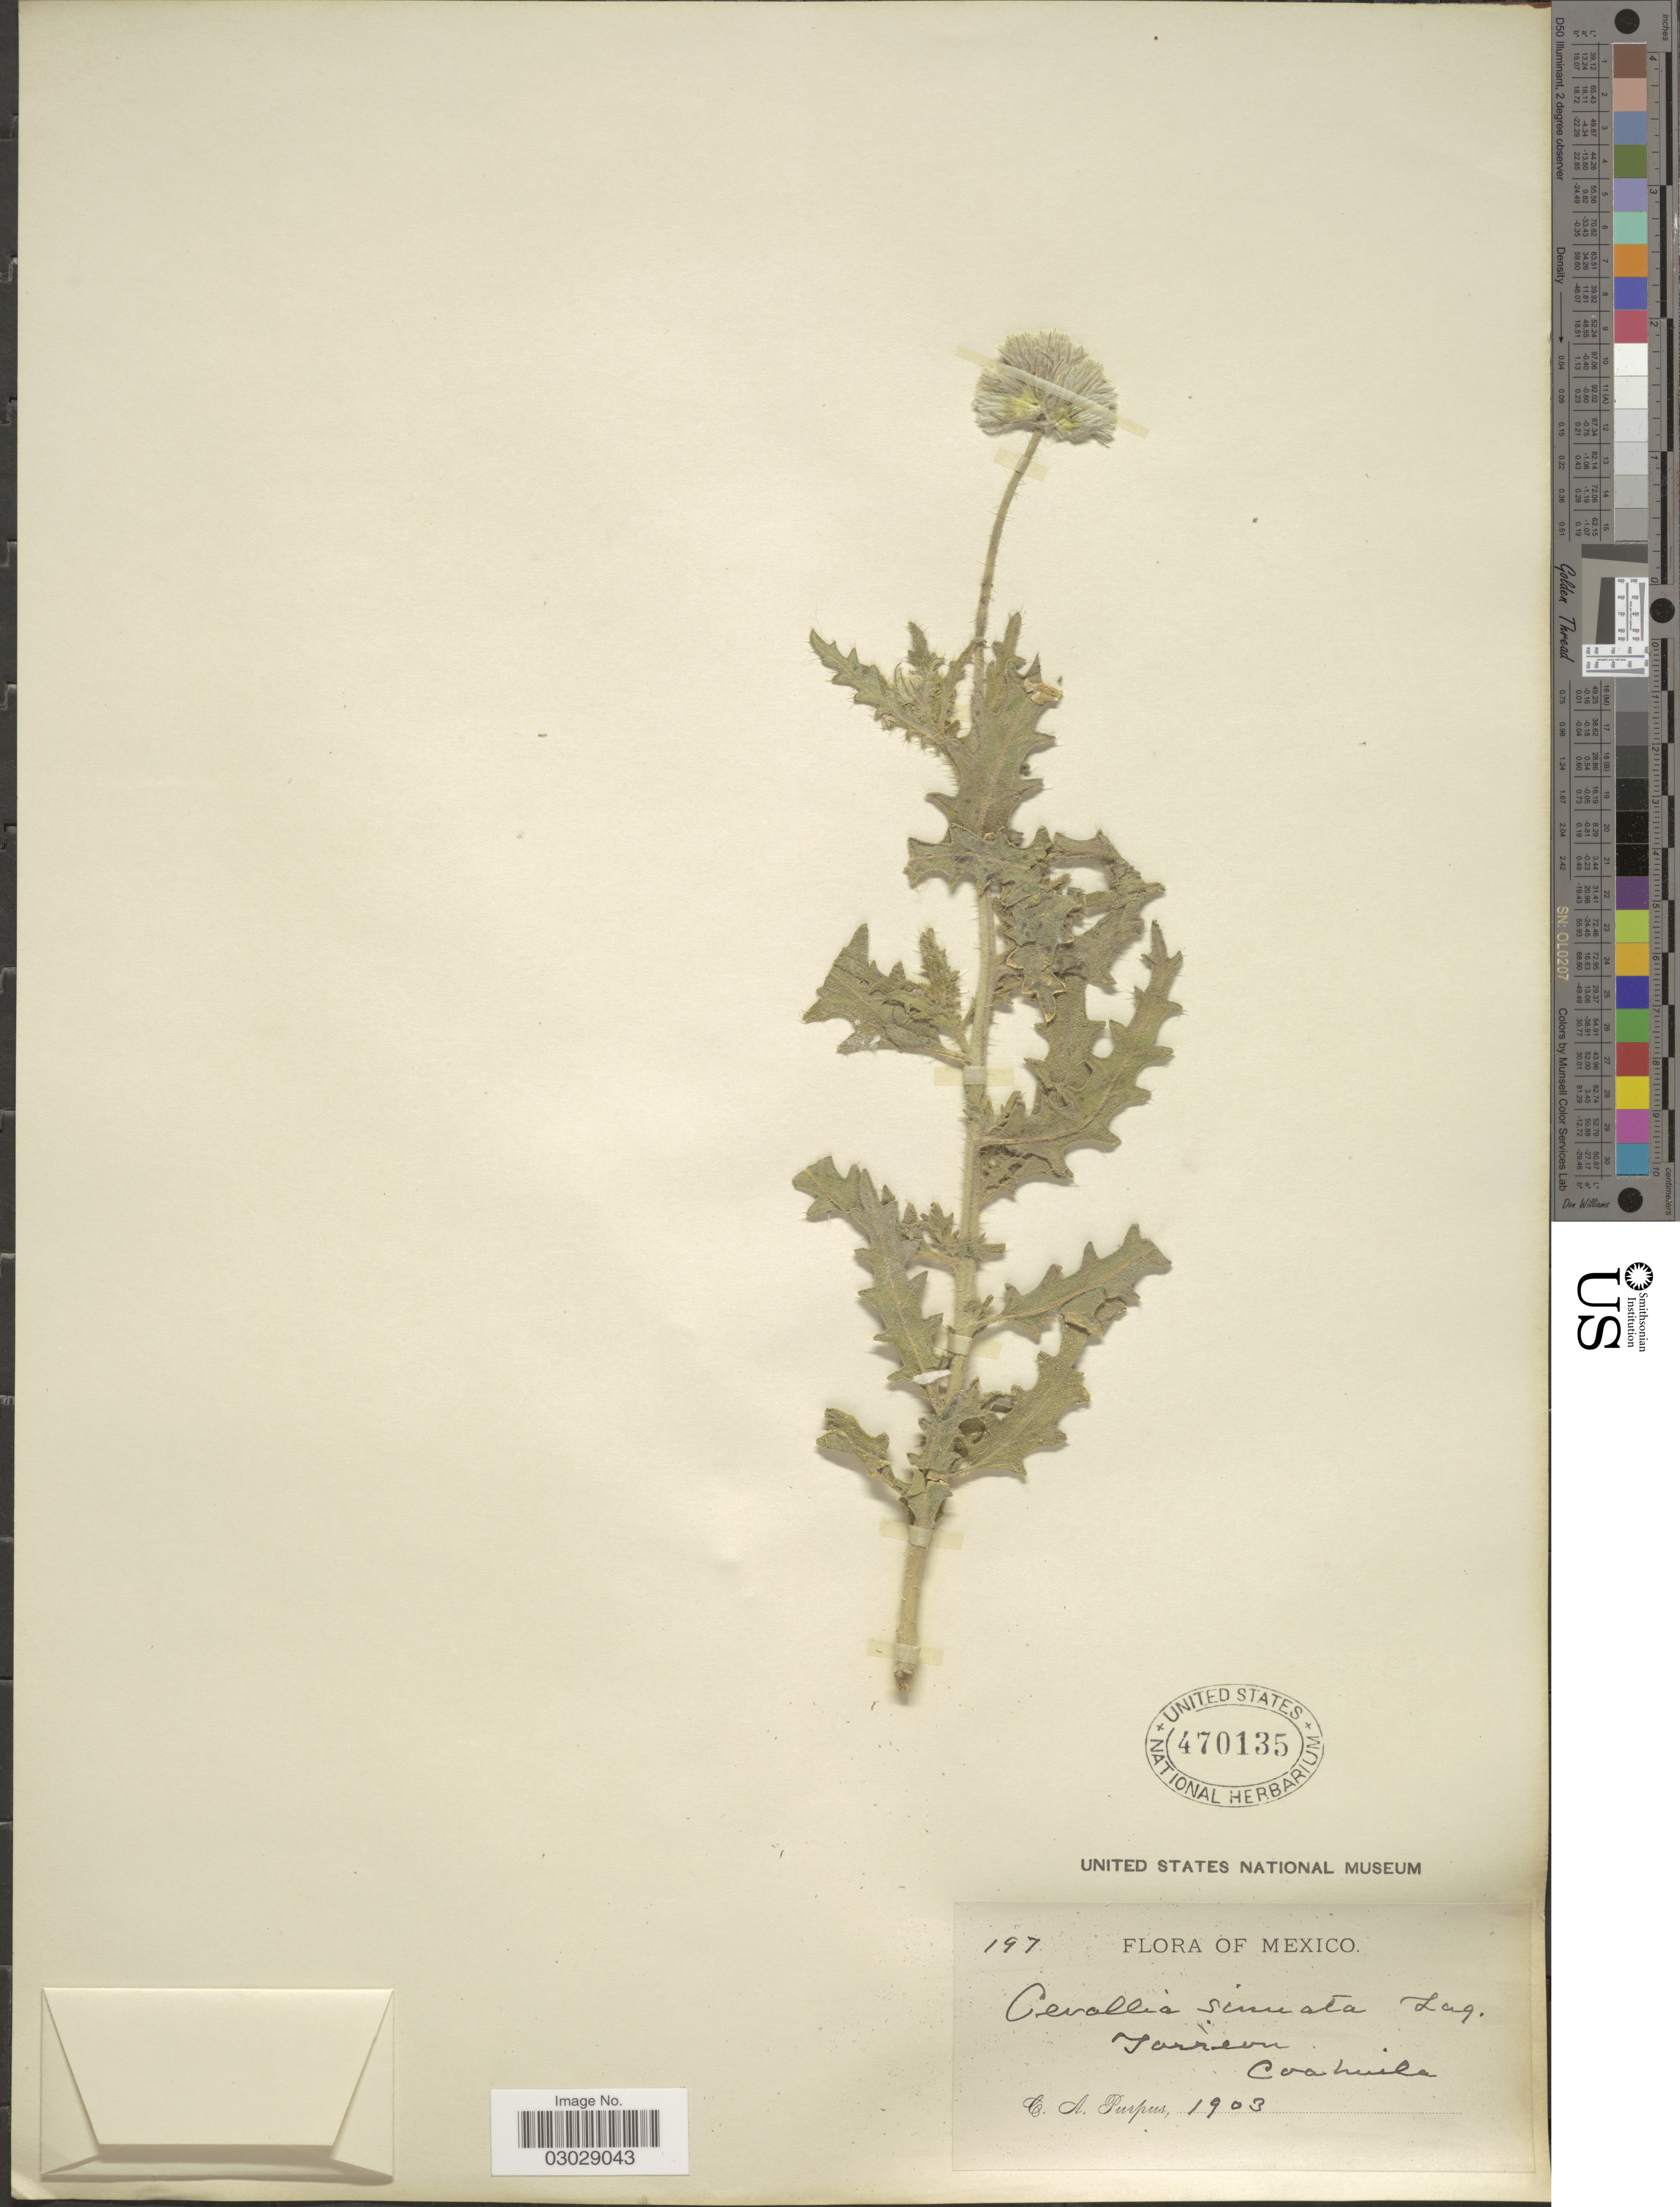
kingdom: Plantae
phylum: Tracheophyta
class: Magnoliopsida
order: Cornales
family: Loasaceae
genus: Cevallia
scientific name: Cevallia sinuata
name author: Lag.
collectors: C. A. Purpus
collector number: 197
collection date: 1903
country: Mexico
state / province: Coahuila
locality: Torreon Coahuila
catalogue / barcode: US 470135